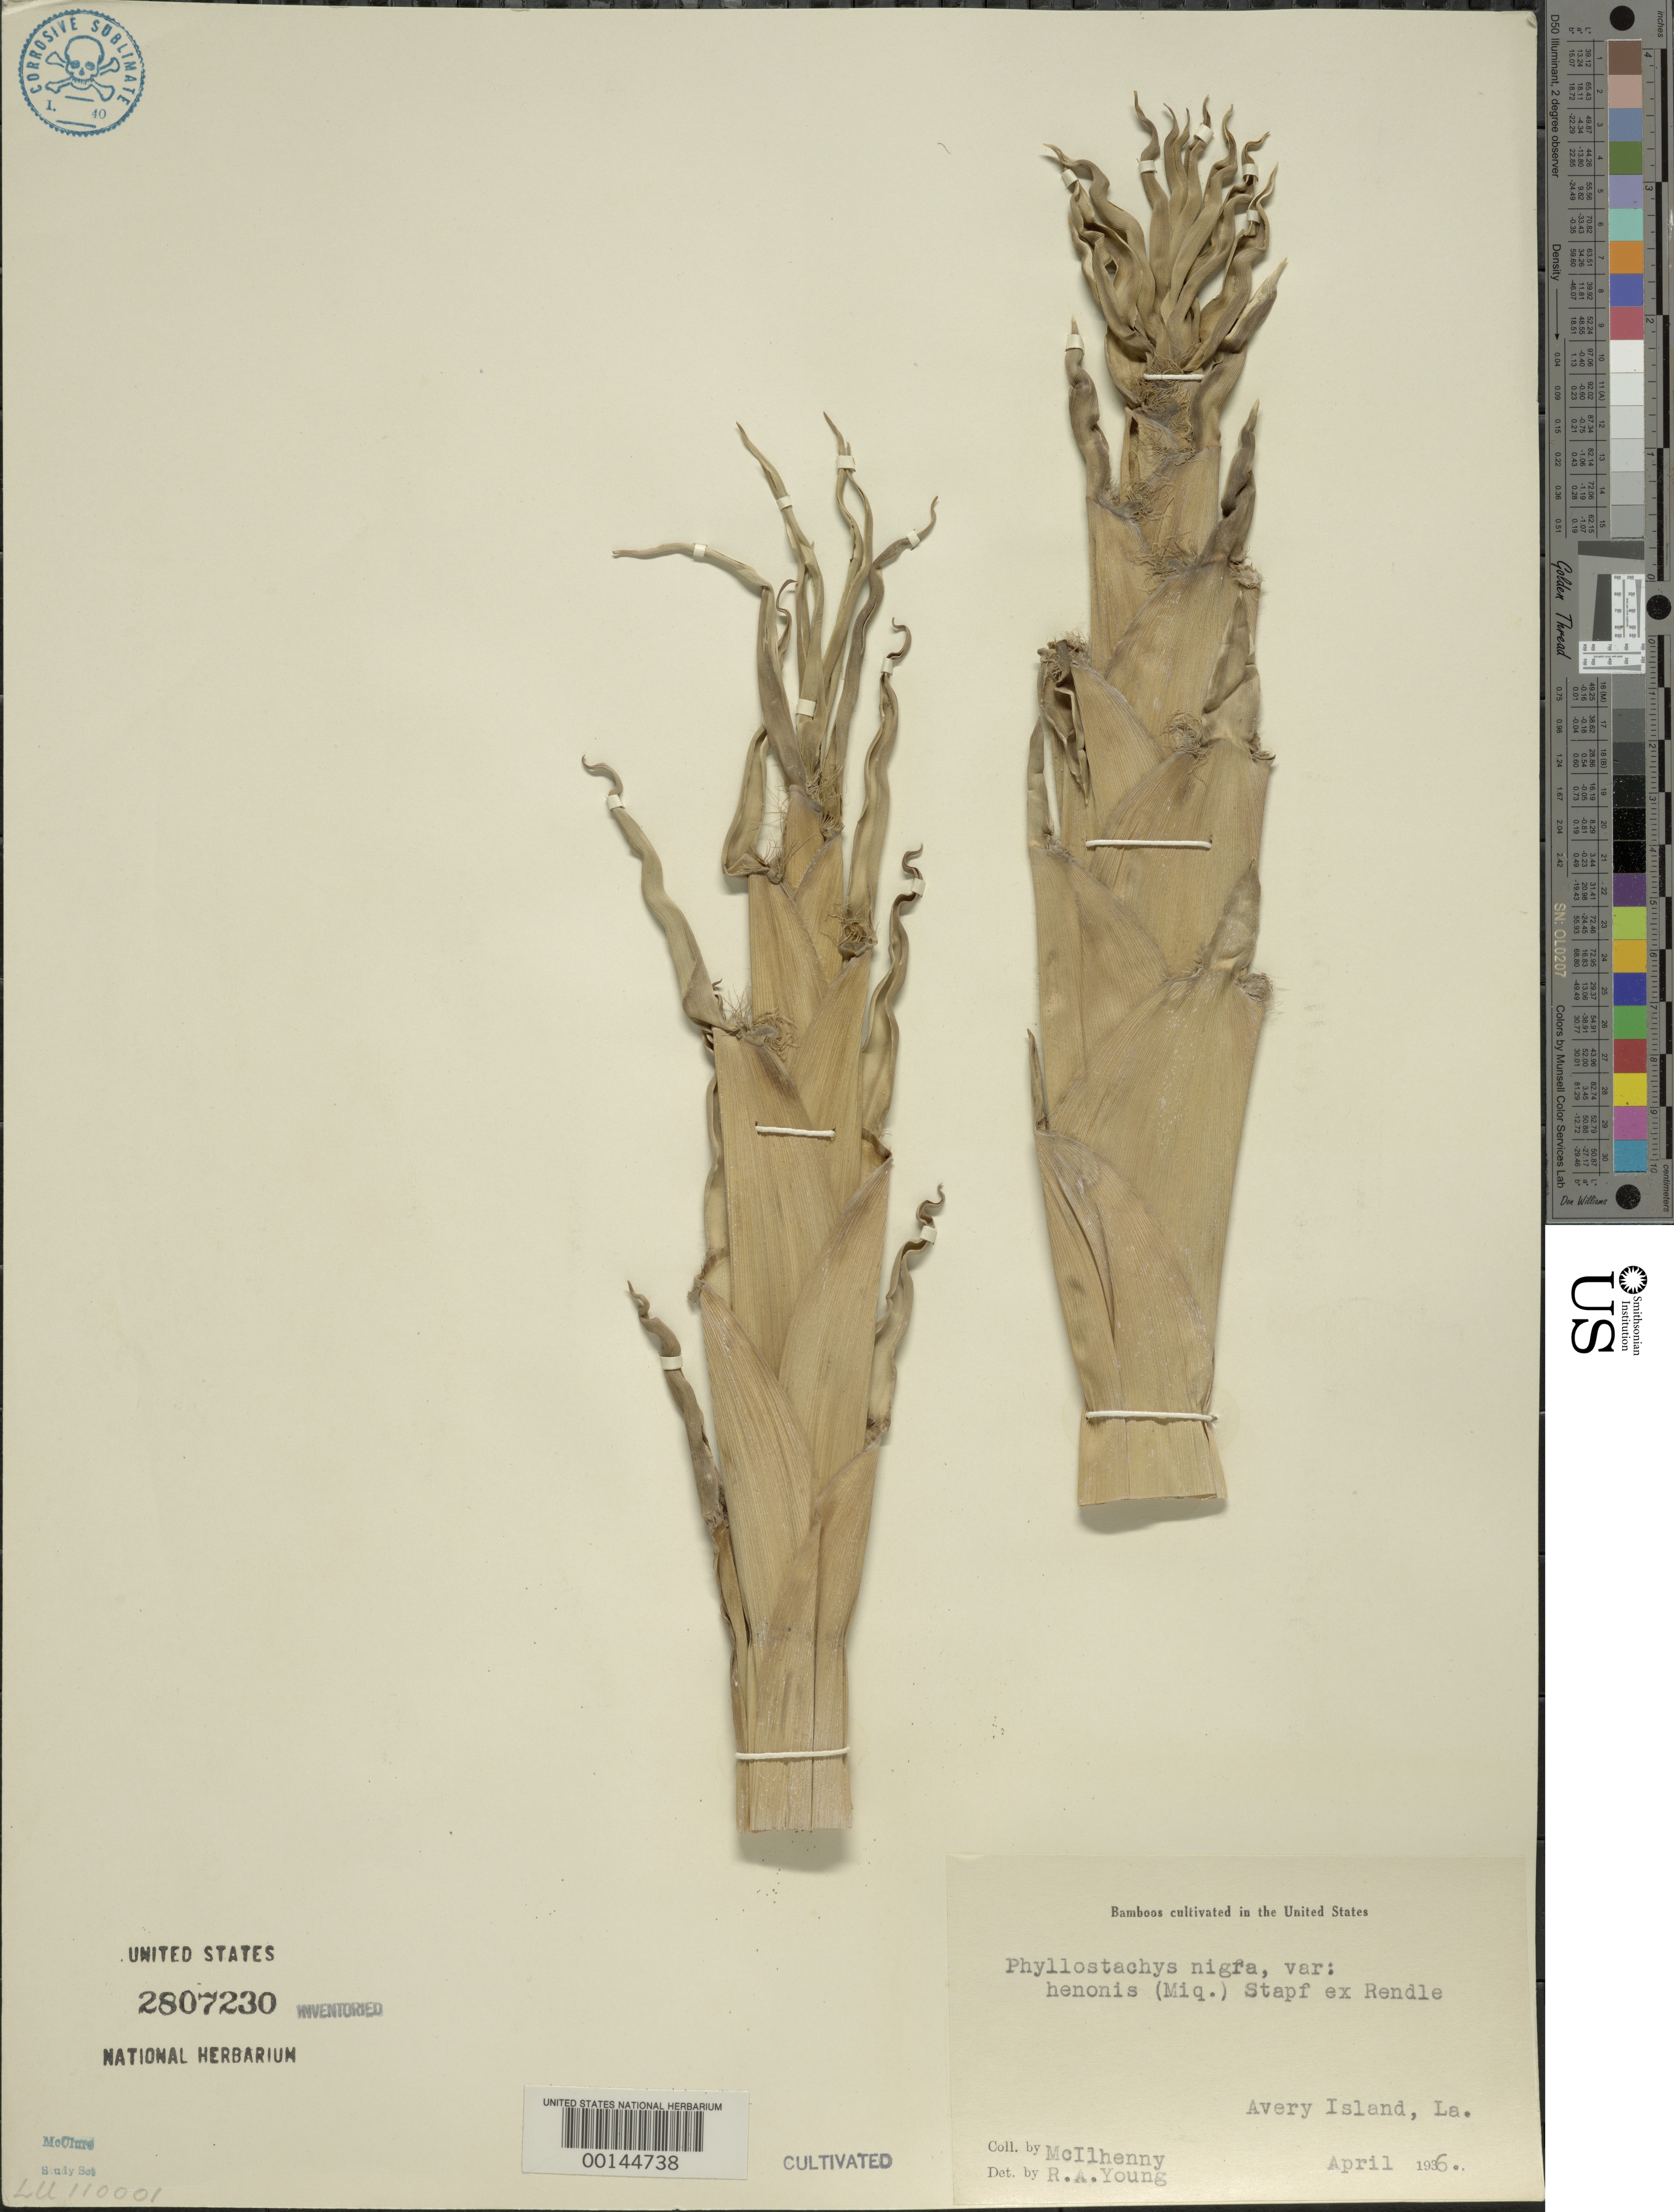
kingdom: Plantae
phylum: Tracheophyta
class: Liliopsida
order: Poales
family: Poaceae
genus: Phyllostachys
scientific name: Phyllostachys nigra var. henonis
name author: (Mitford) Stapf ex Rendle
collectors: E. McIlhenny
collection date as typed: Apr 1936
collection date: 1936-04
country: United States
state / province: Louisiana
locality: Avery island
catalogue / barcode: US 2807230